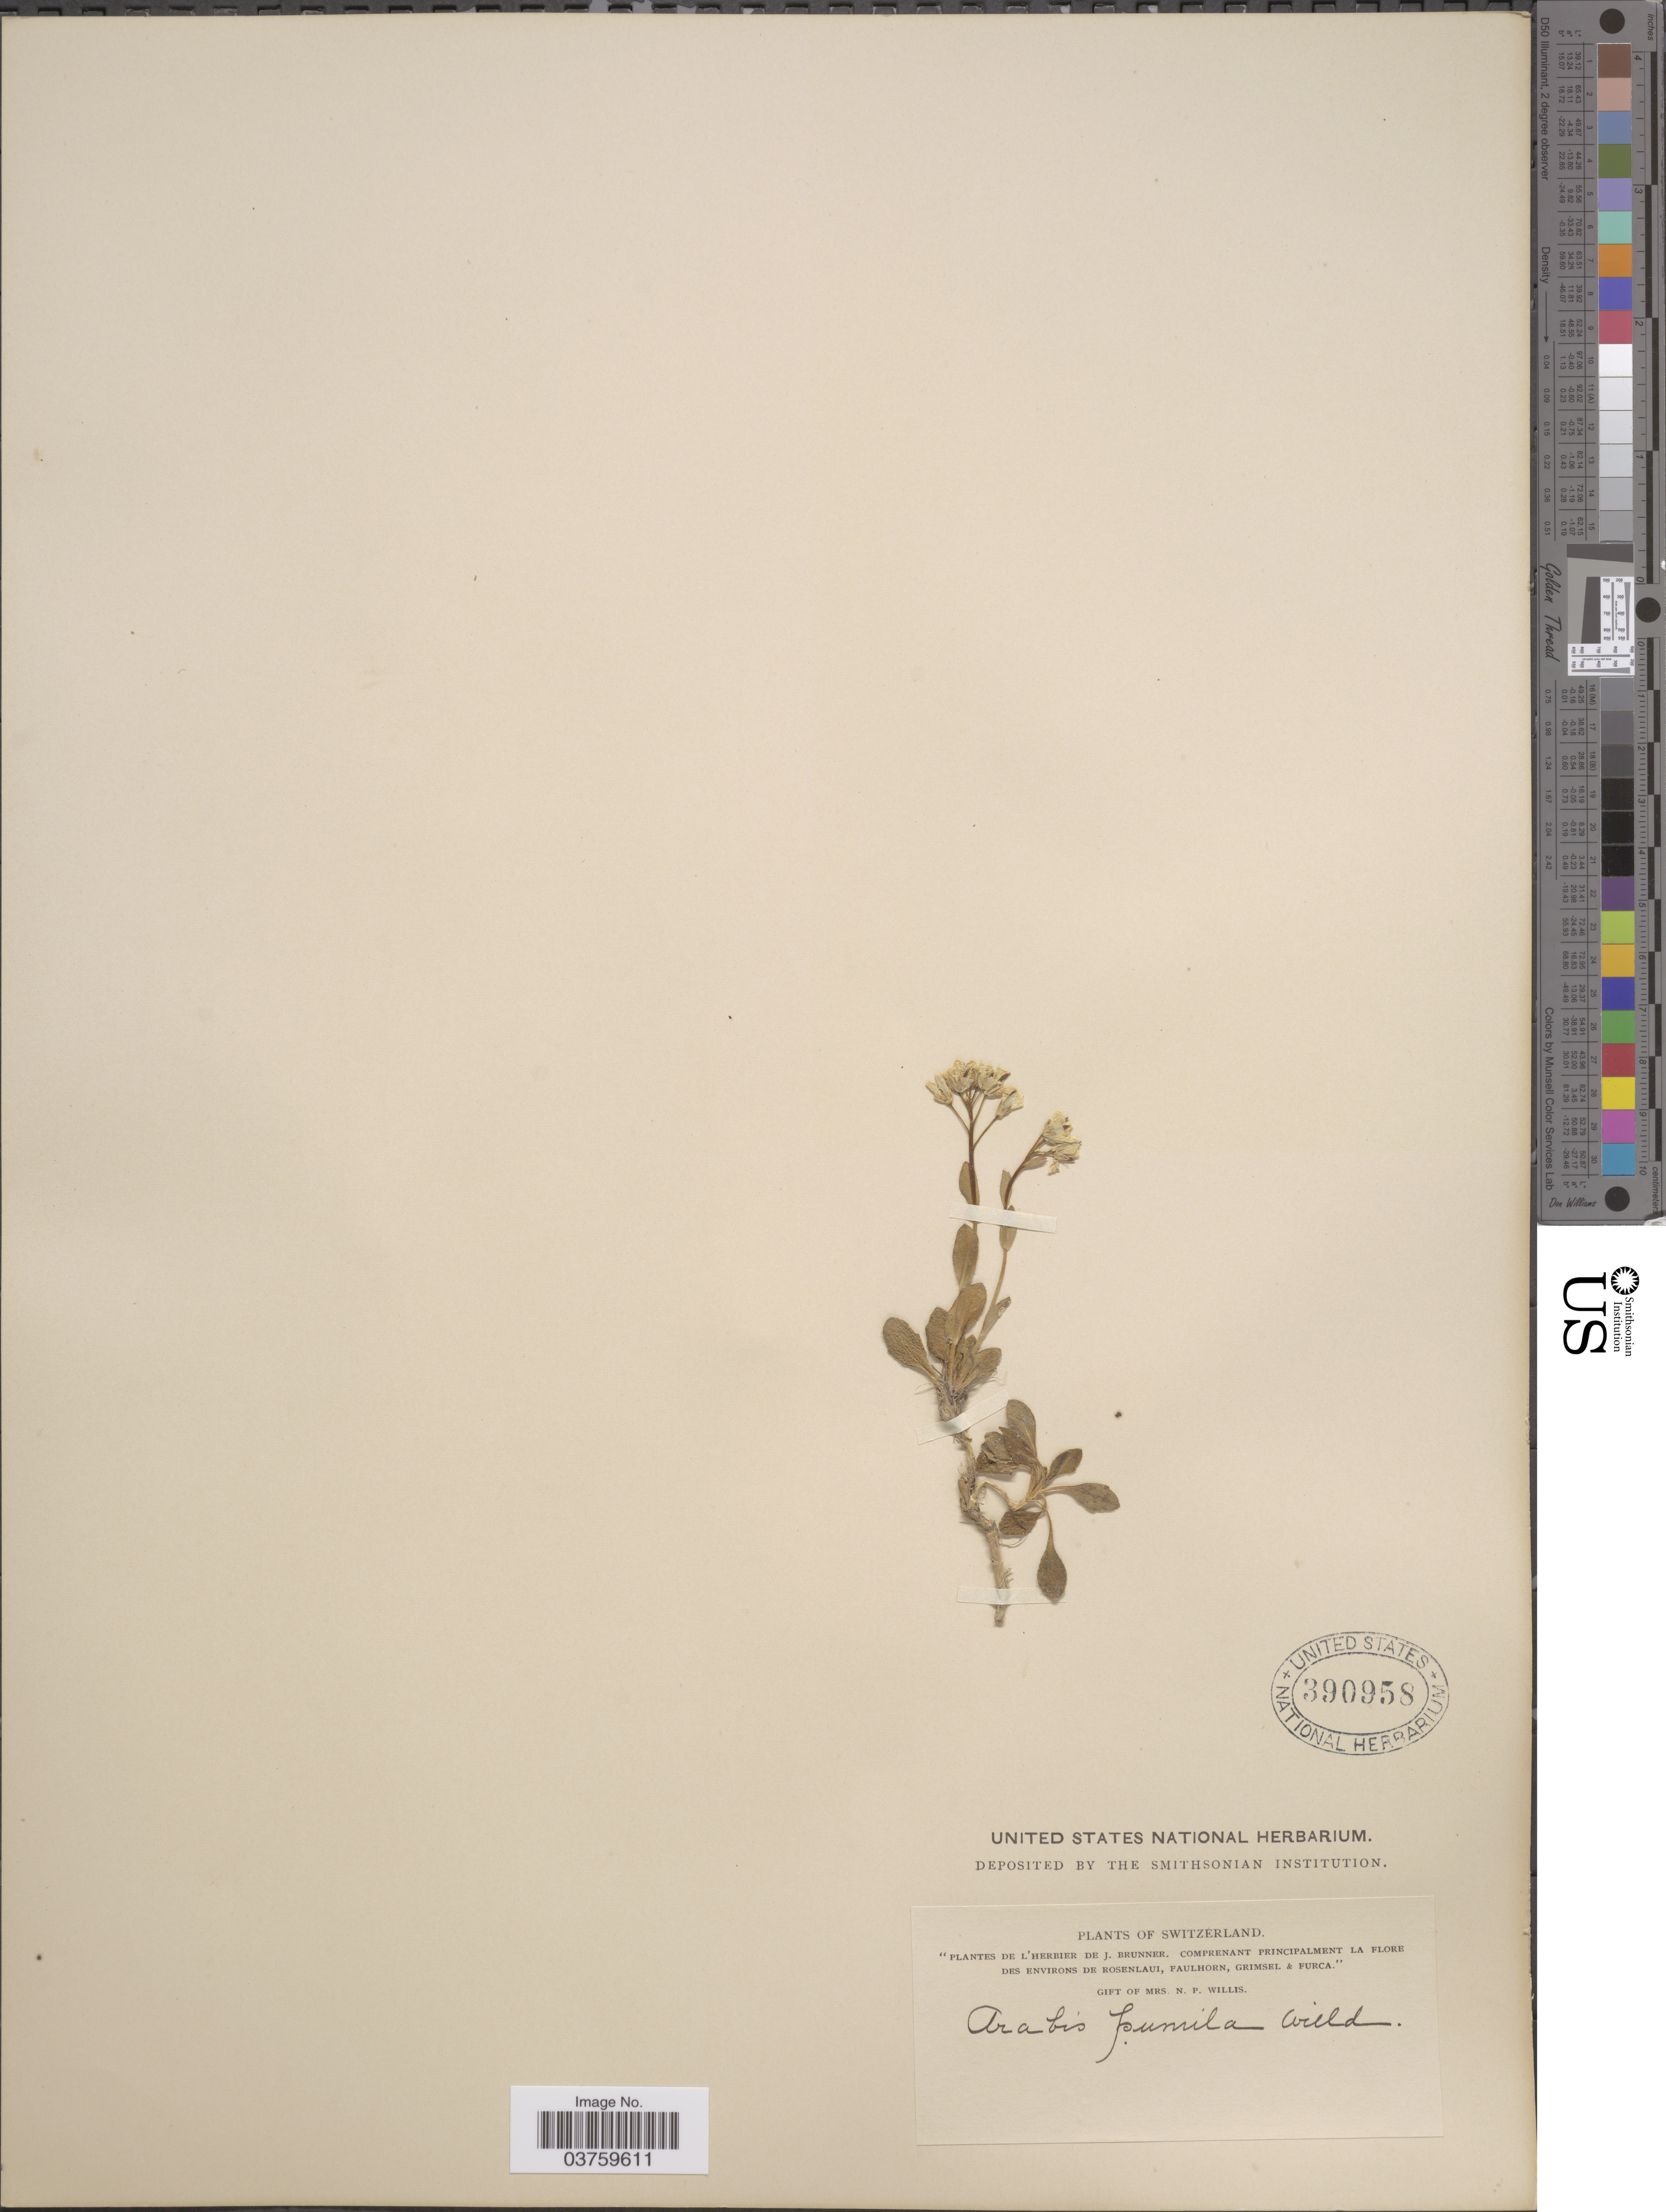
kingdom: Plantae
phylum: Tracheophyta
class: Magnoliopsida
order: Brassicales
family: Brassicaceae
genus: Arabis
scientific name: Arabis pumila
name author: Jacq.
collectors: N. Willis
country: Switzerland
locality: Des Environs de Rosenlaui, Faulhorn, Grimsel & Furca.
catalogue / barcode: US 390958